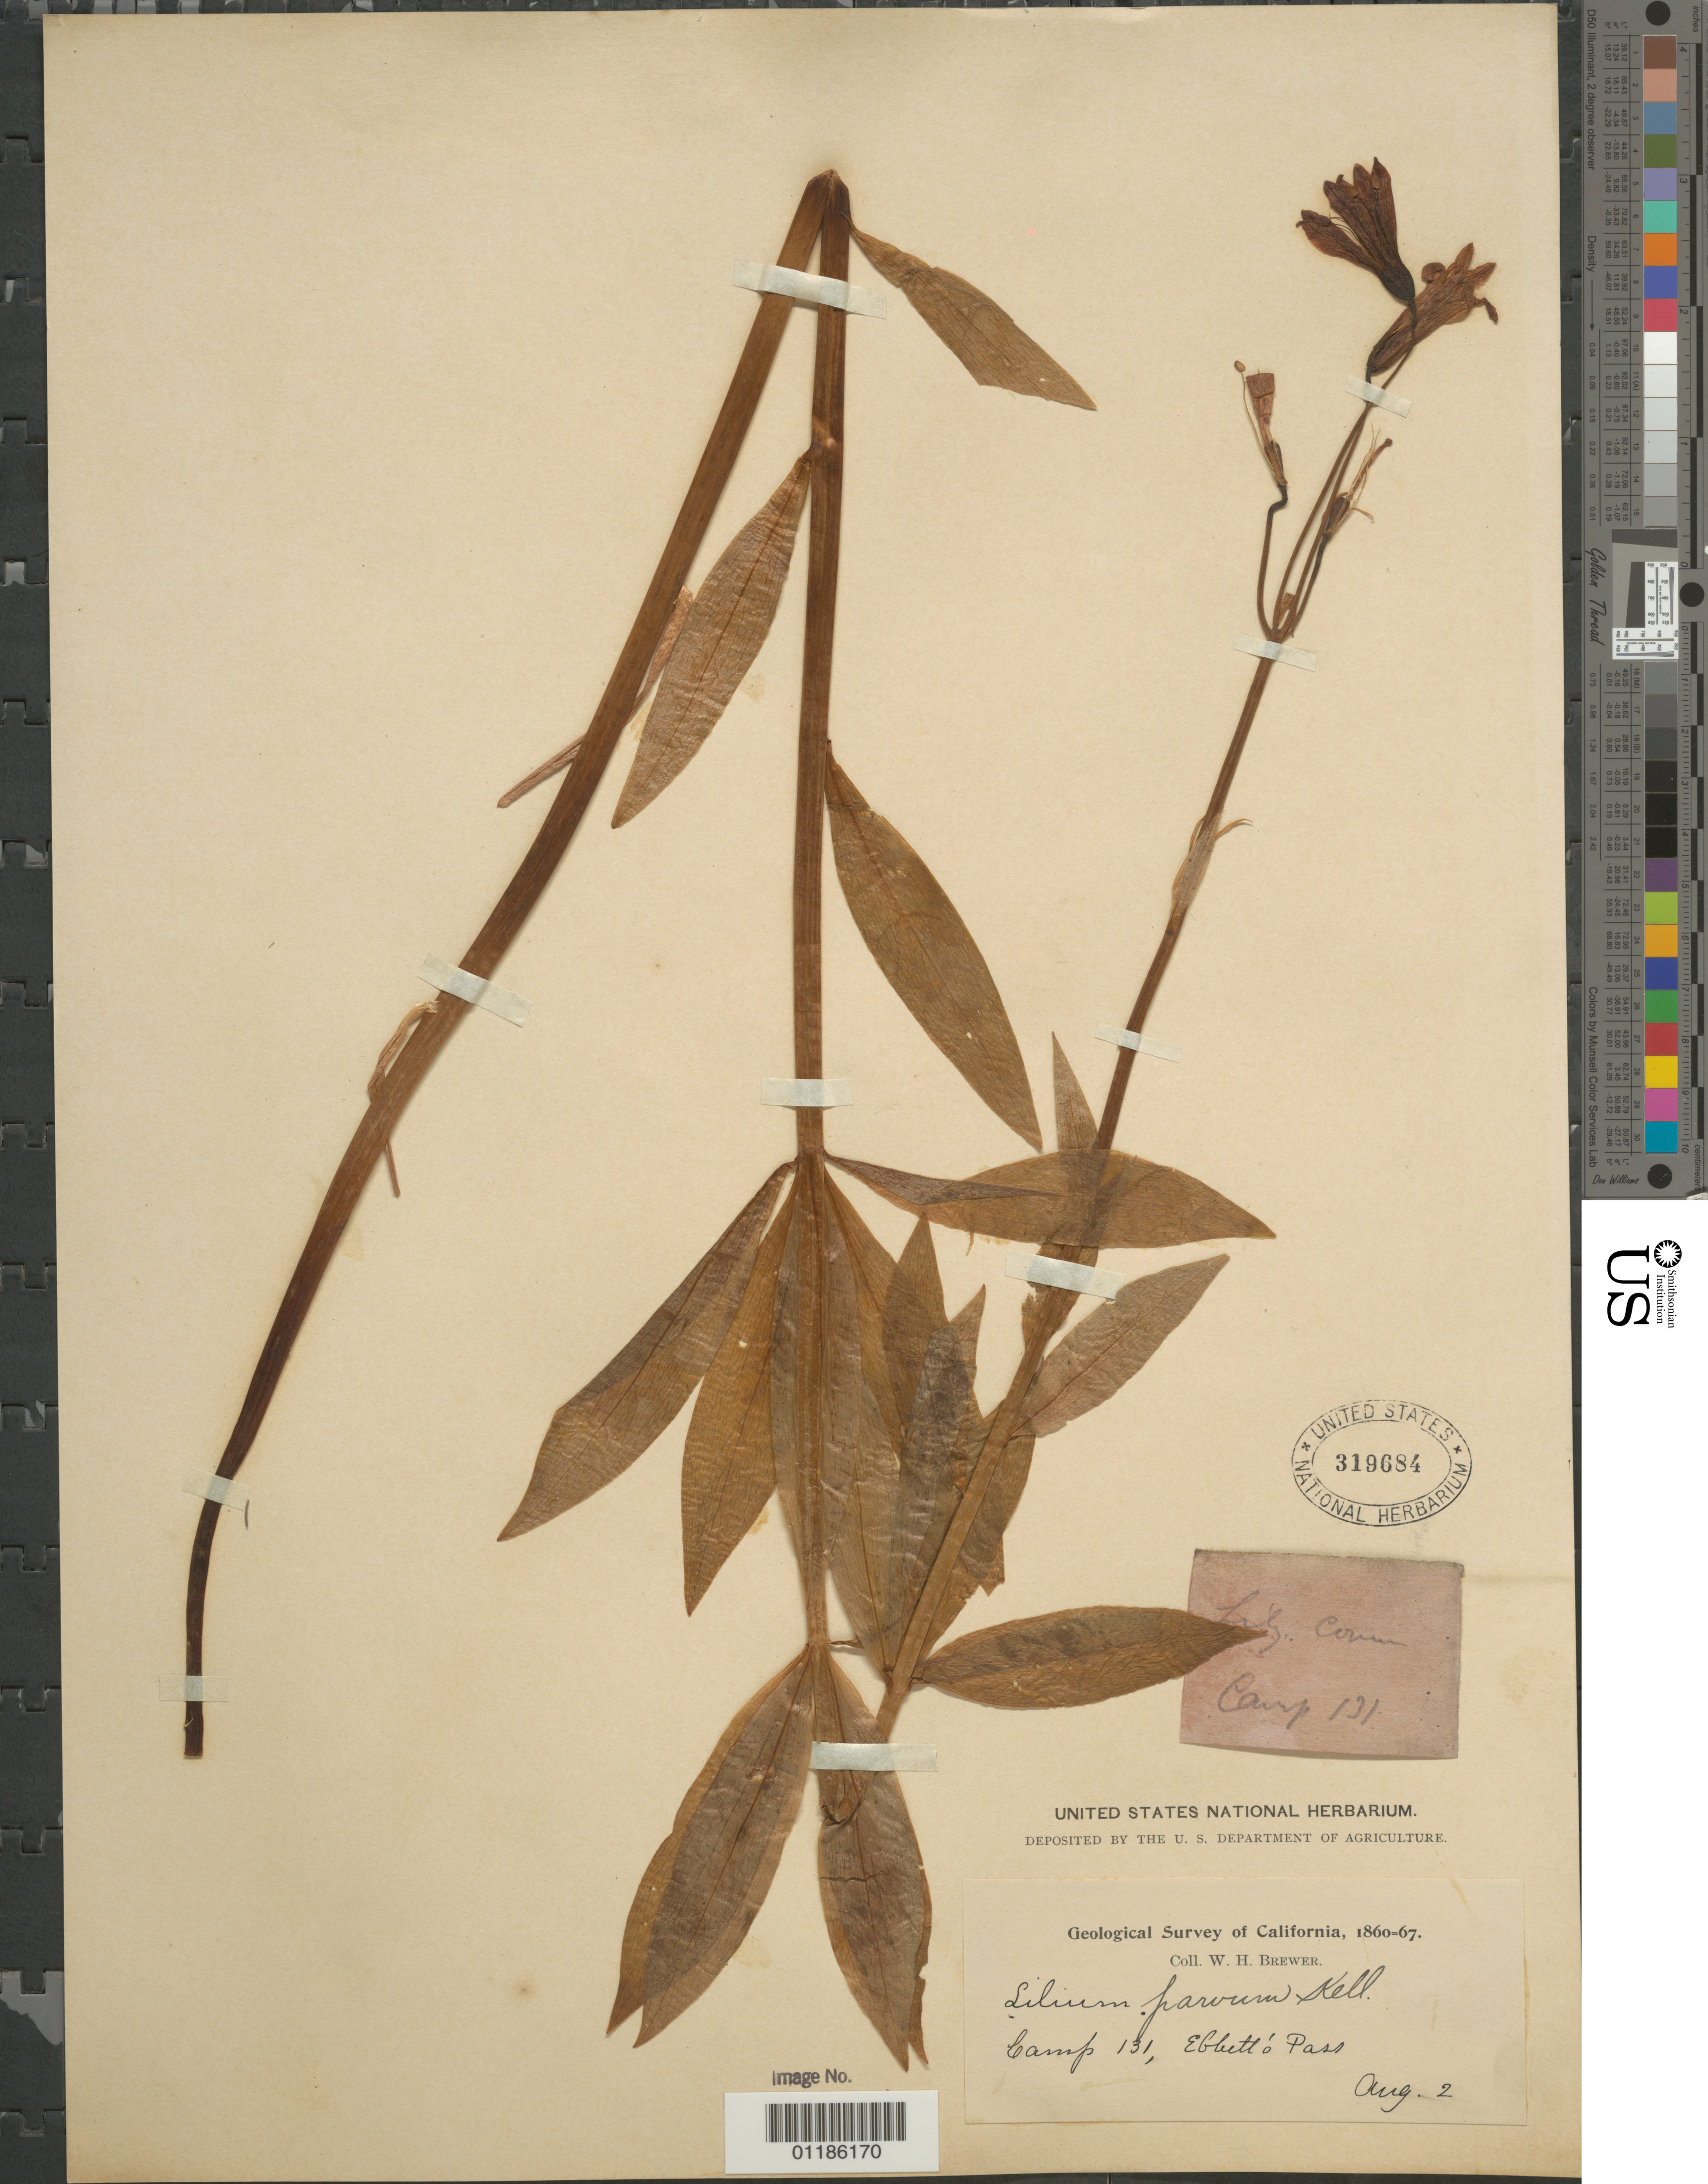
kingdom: Plantae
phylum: Tracheophyta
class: Liliopsida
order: Liliales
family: Liliaceae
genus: Lilium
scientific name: Lilium parvum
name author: Kellogg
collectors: W. H. Brewer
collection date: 1860/1867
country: United States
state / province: California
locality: Camp 131, Ebbett's Pass.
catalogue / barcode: US 319684